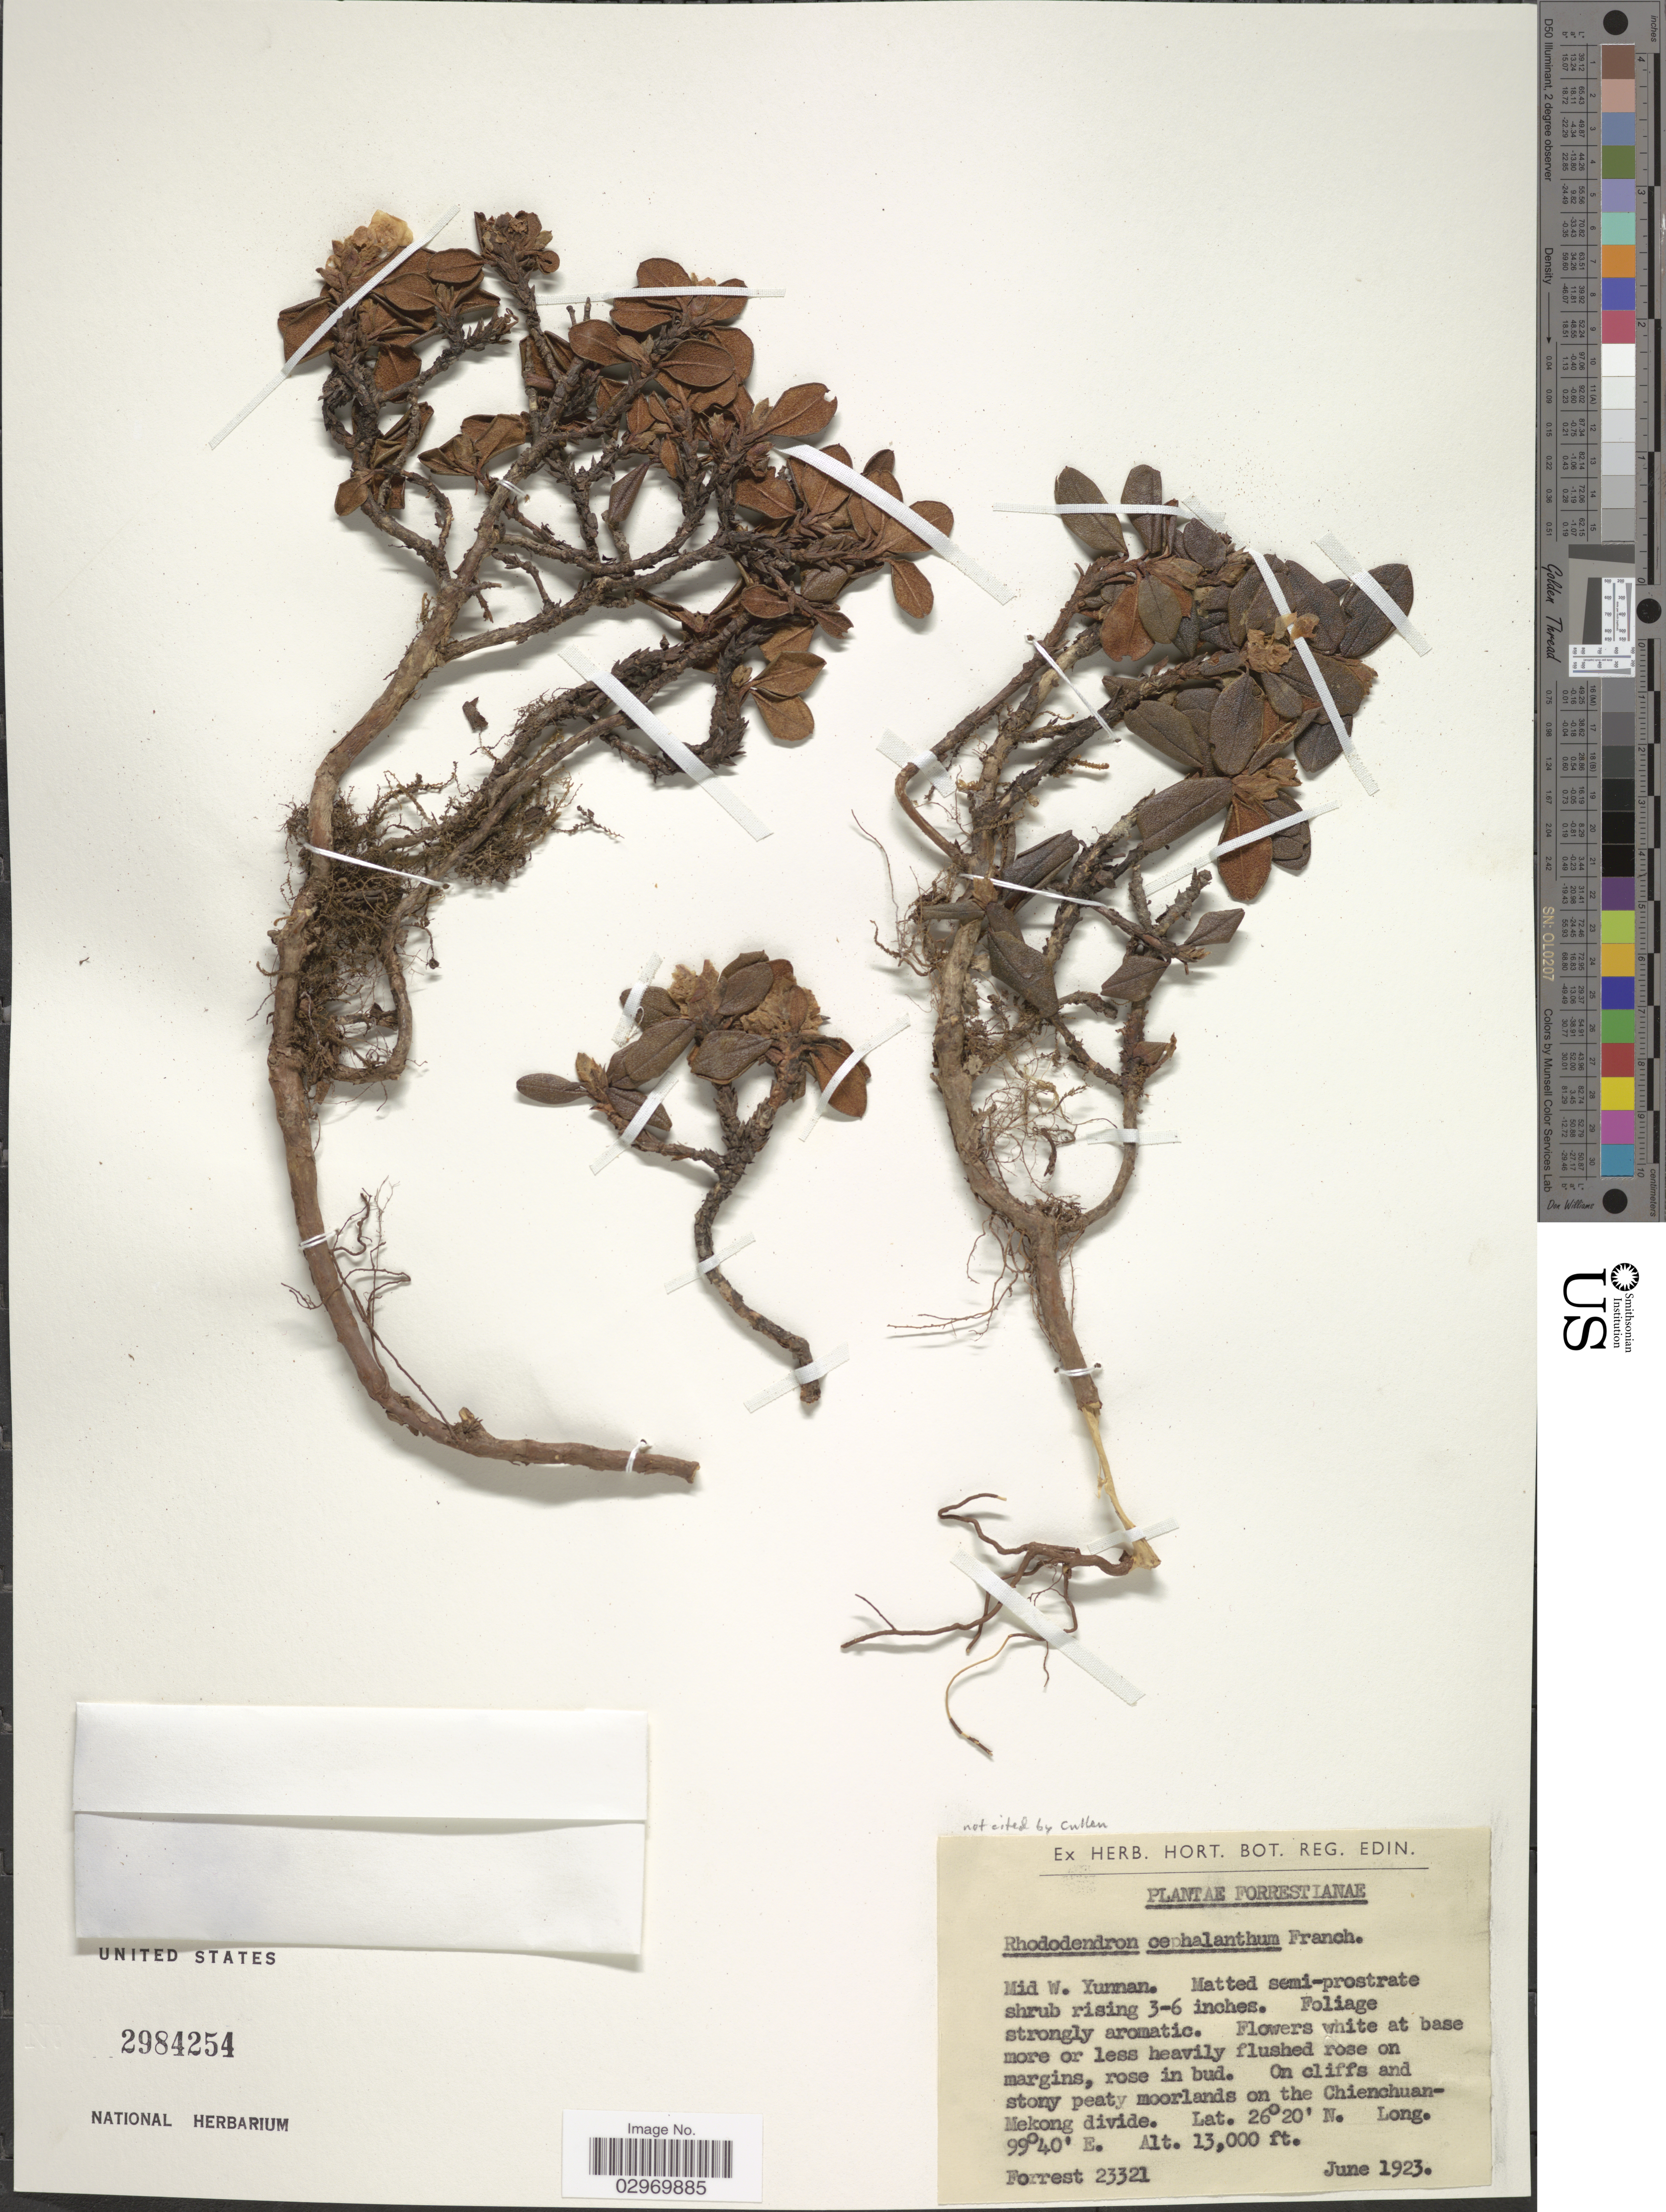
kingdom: Plantae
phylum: Tracheophyta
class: Magnoliopsida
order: Ericales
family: Ericaceae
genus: Rhododendron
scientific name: Rhododendron cephalanthum subsp. cephalanthum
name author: Franch.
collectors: -. Forrest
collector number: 23321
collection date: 1923-06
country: China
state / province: Yunnan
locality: Mid W. Yunnan, On cliffs and stony peaty moorlands on the Chienchuan-Mekong divide.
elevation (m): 3962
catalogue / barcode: US 2984254